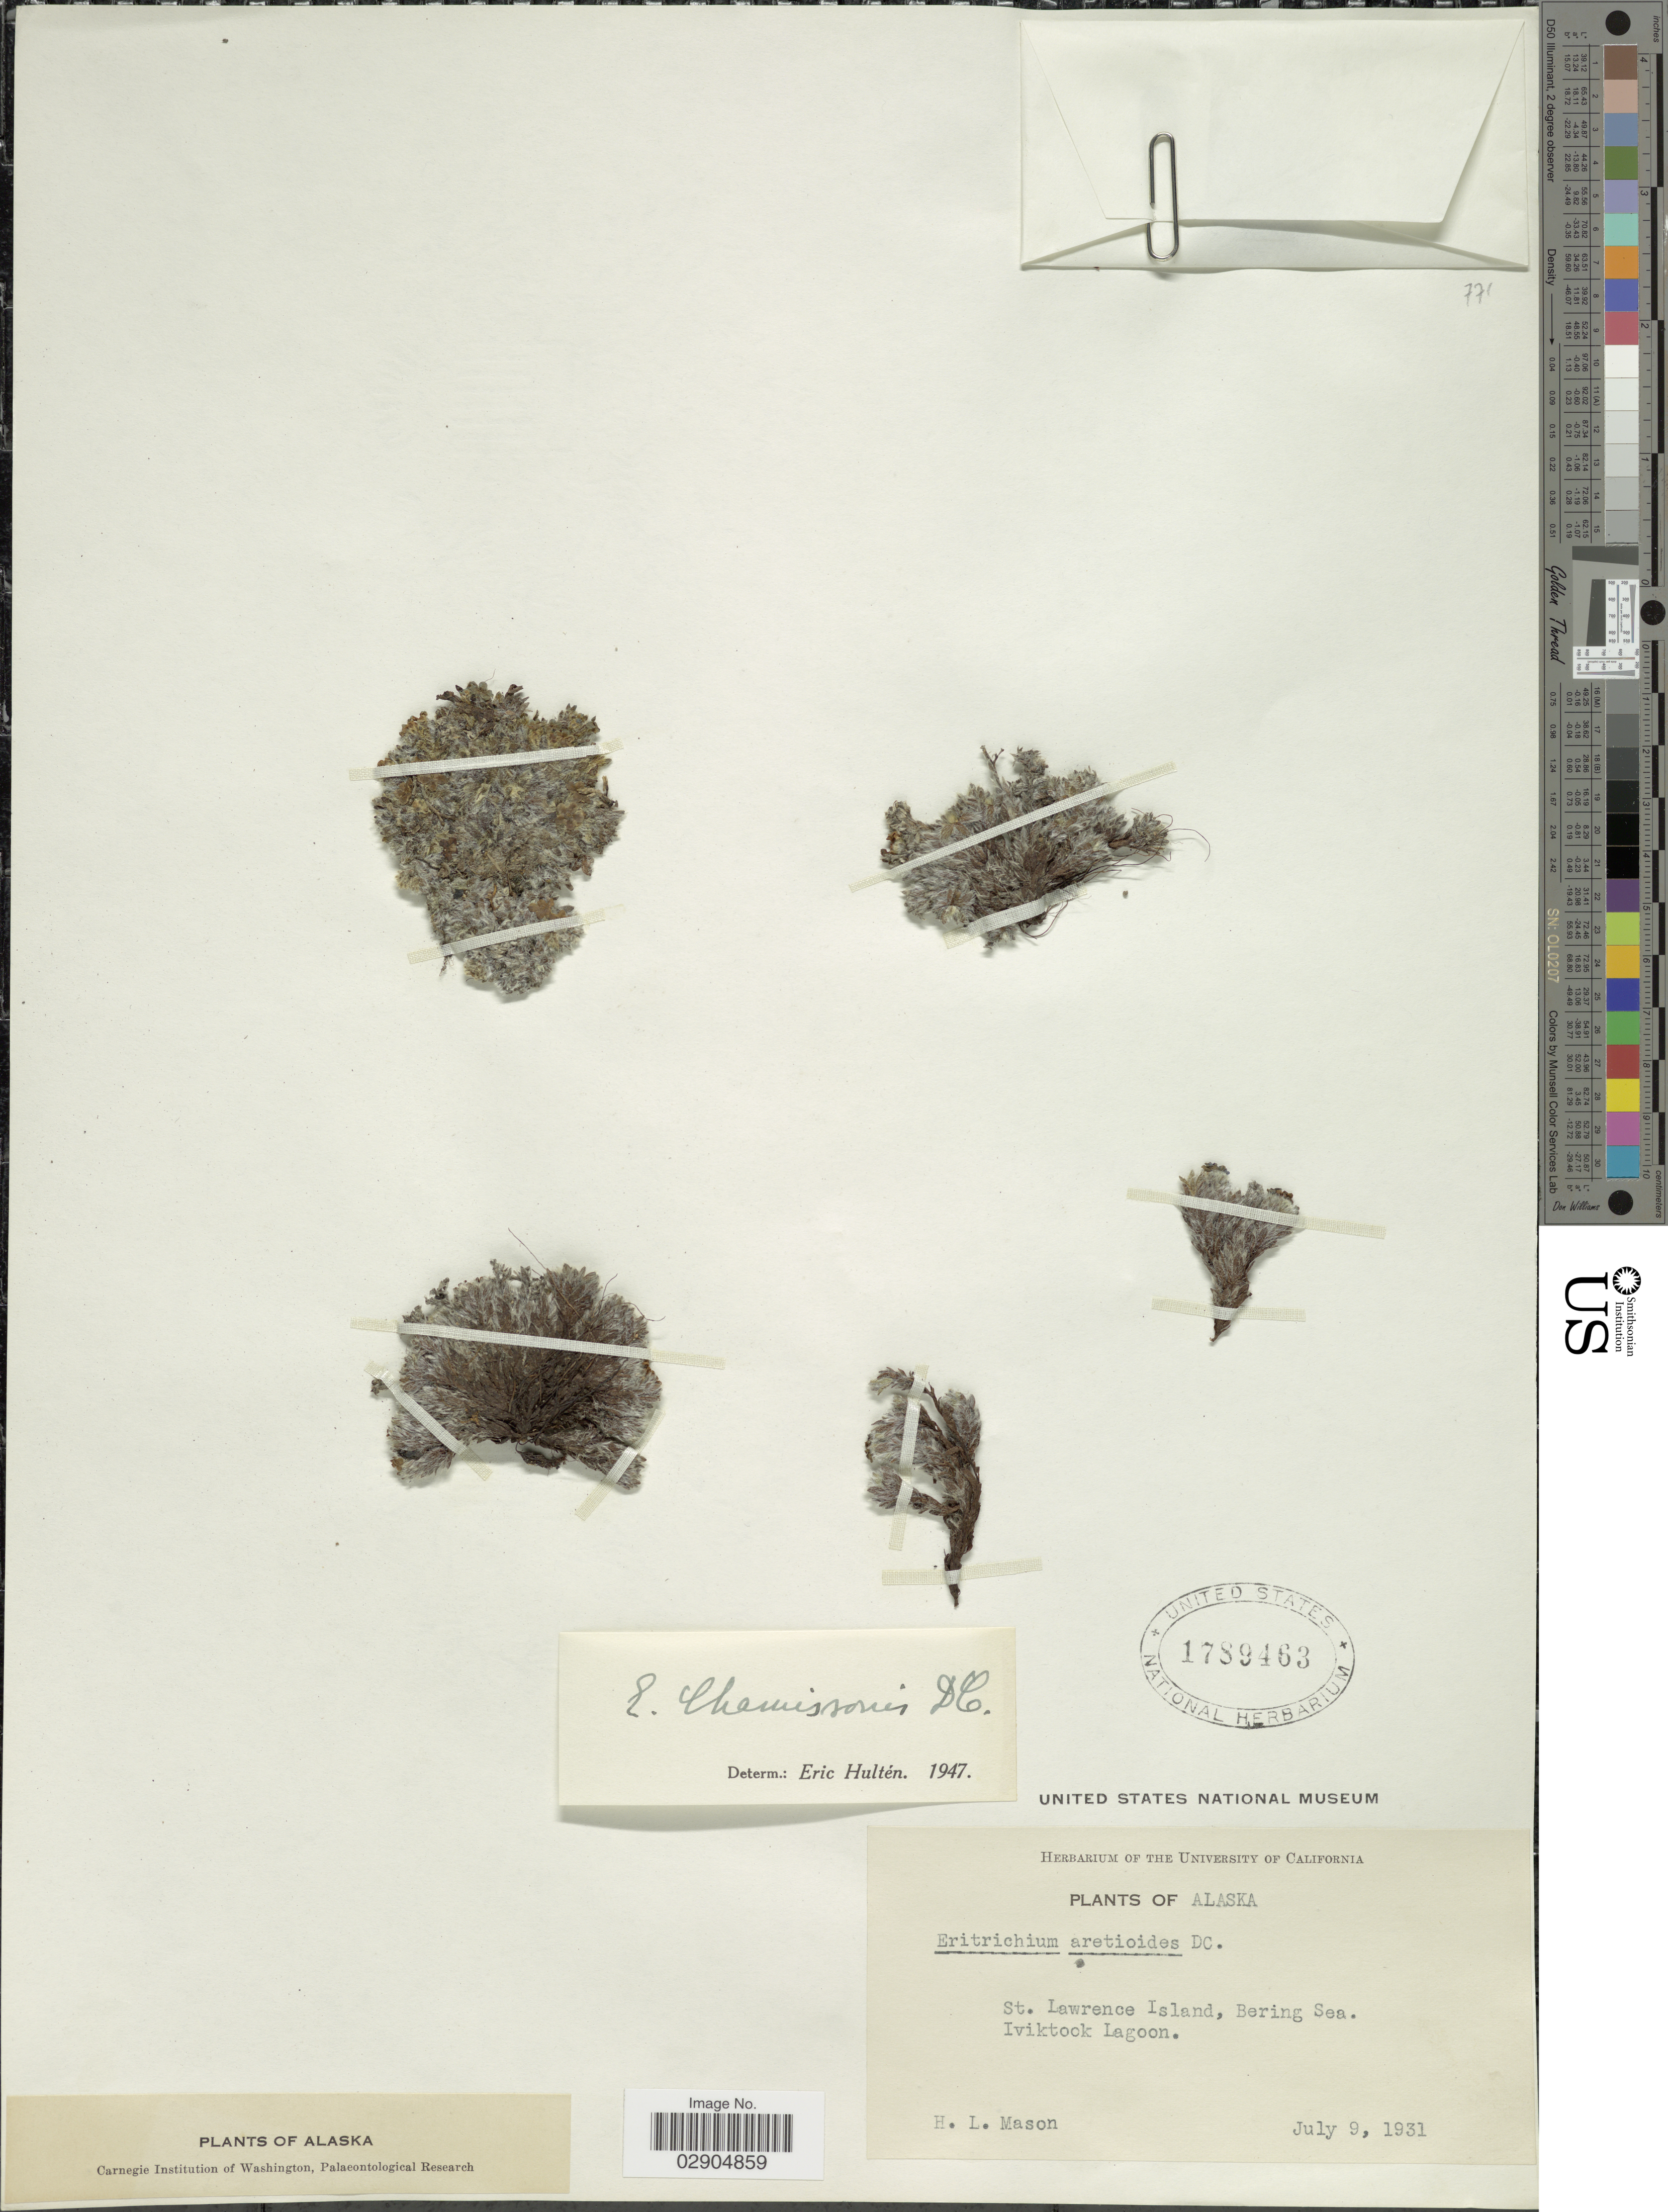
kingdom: Plantae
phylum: Tracheophyta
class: Magnoliopsida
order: Boraginales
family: Boraginaceae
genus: Eritrichium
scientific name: Eritrichium chamissonis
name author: A. DC.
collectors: H. L. Mason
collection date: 1931-07-09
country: United States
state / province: Alaska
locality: St. Lawrence Island, Bering Sea, Iviktock Lagoon.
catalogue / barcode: US 1789463